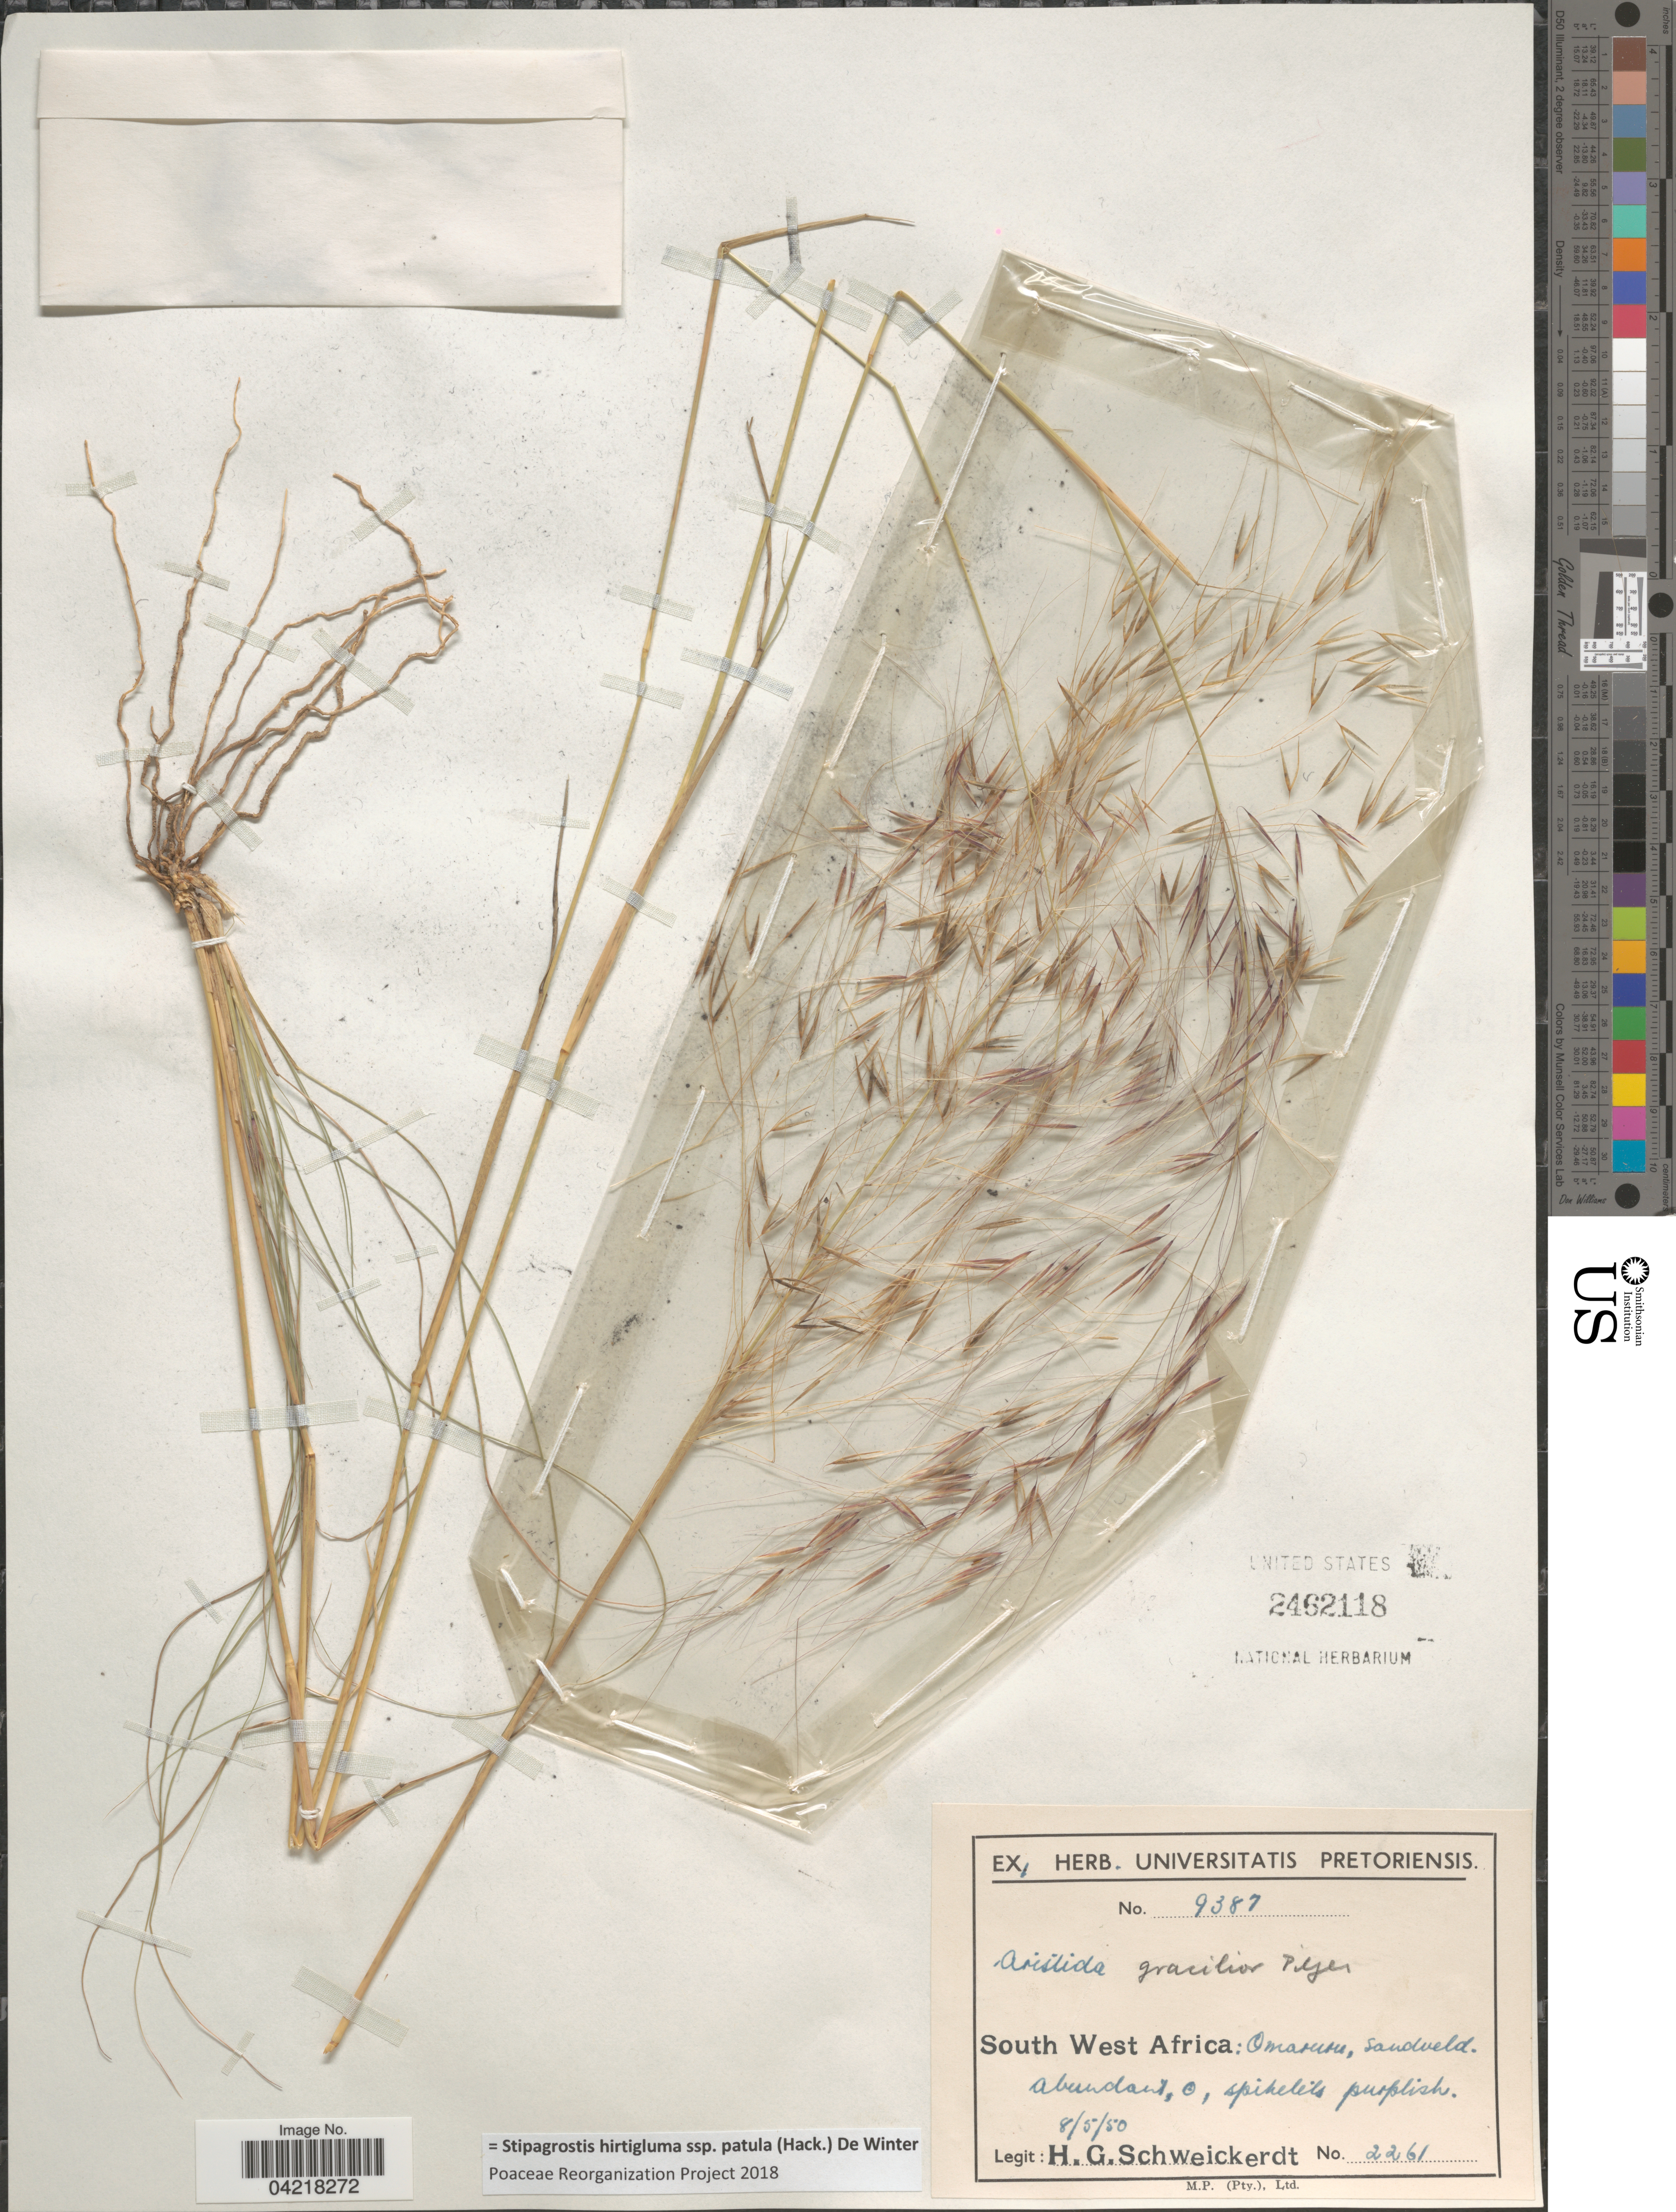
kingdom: Plantae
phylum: Tracheophyta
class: Liliopsida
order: Poales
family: Poaceae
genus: Stipagrostis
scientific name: Stipagrostis hirtigluma subsp. patula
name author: (Hack.) De Winter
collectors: H. Schweickerdt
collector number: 2261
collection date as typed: Transcribed d/m/y: 8/5/50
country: Namibia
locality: South West Africa: Omaruru, sandveld.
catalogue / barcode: US 2462118